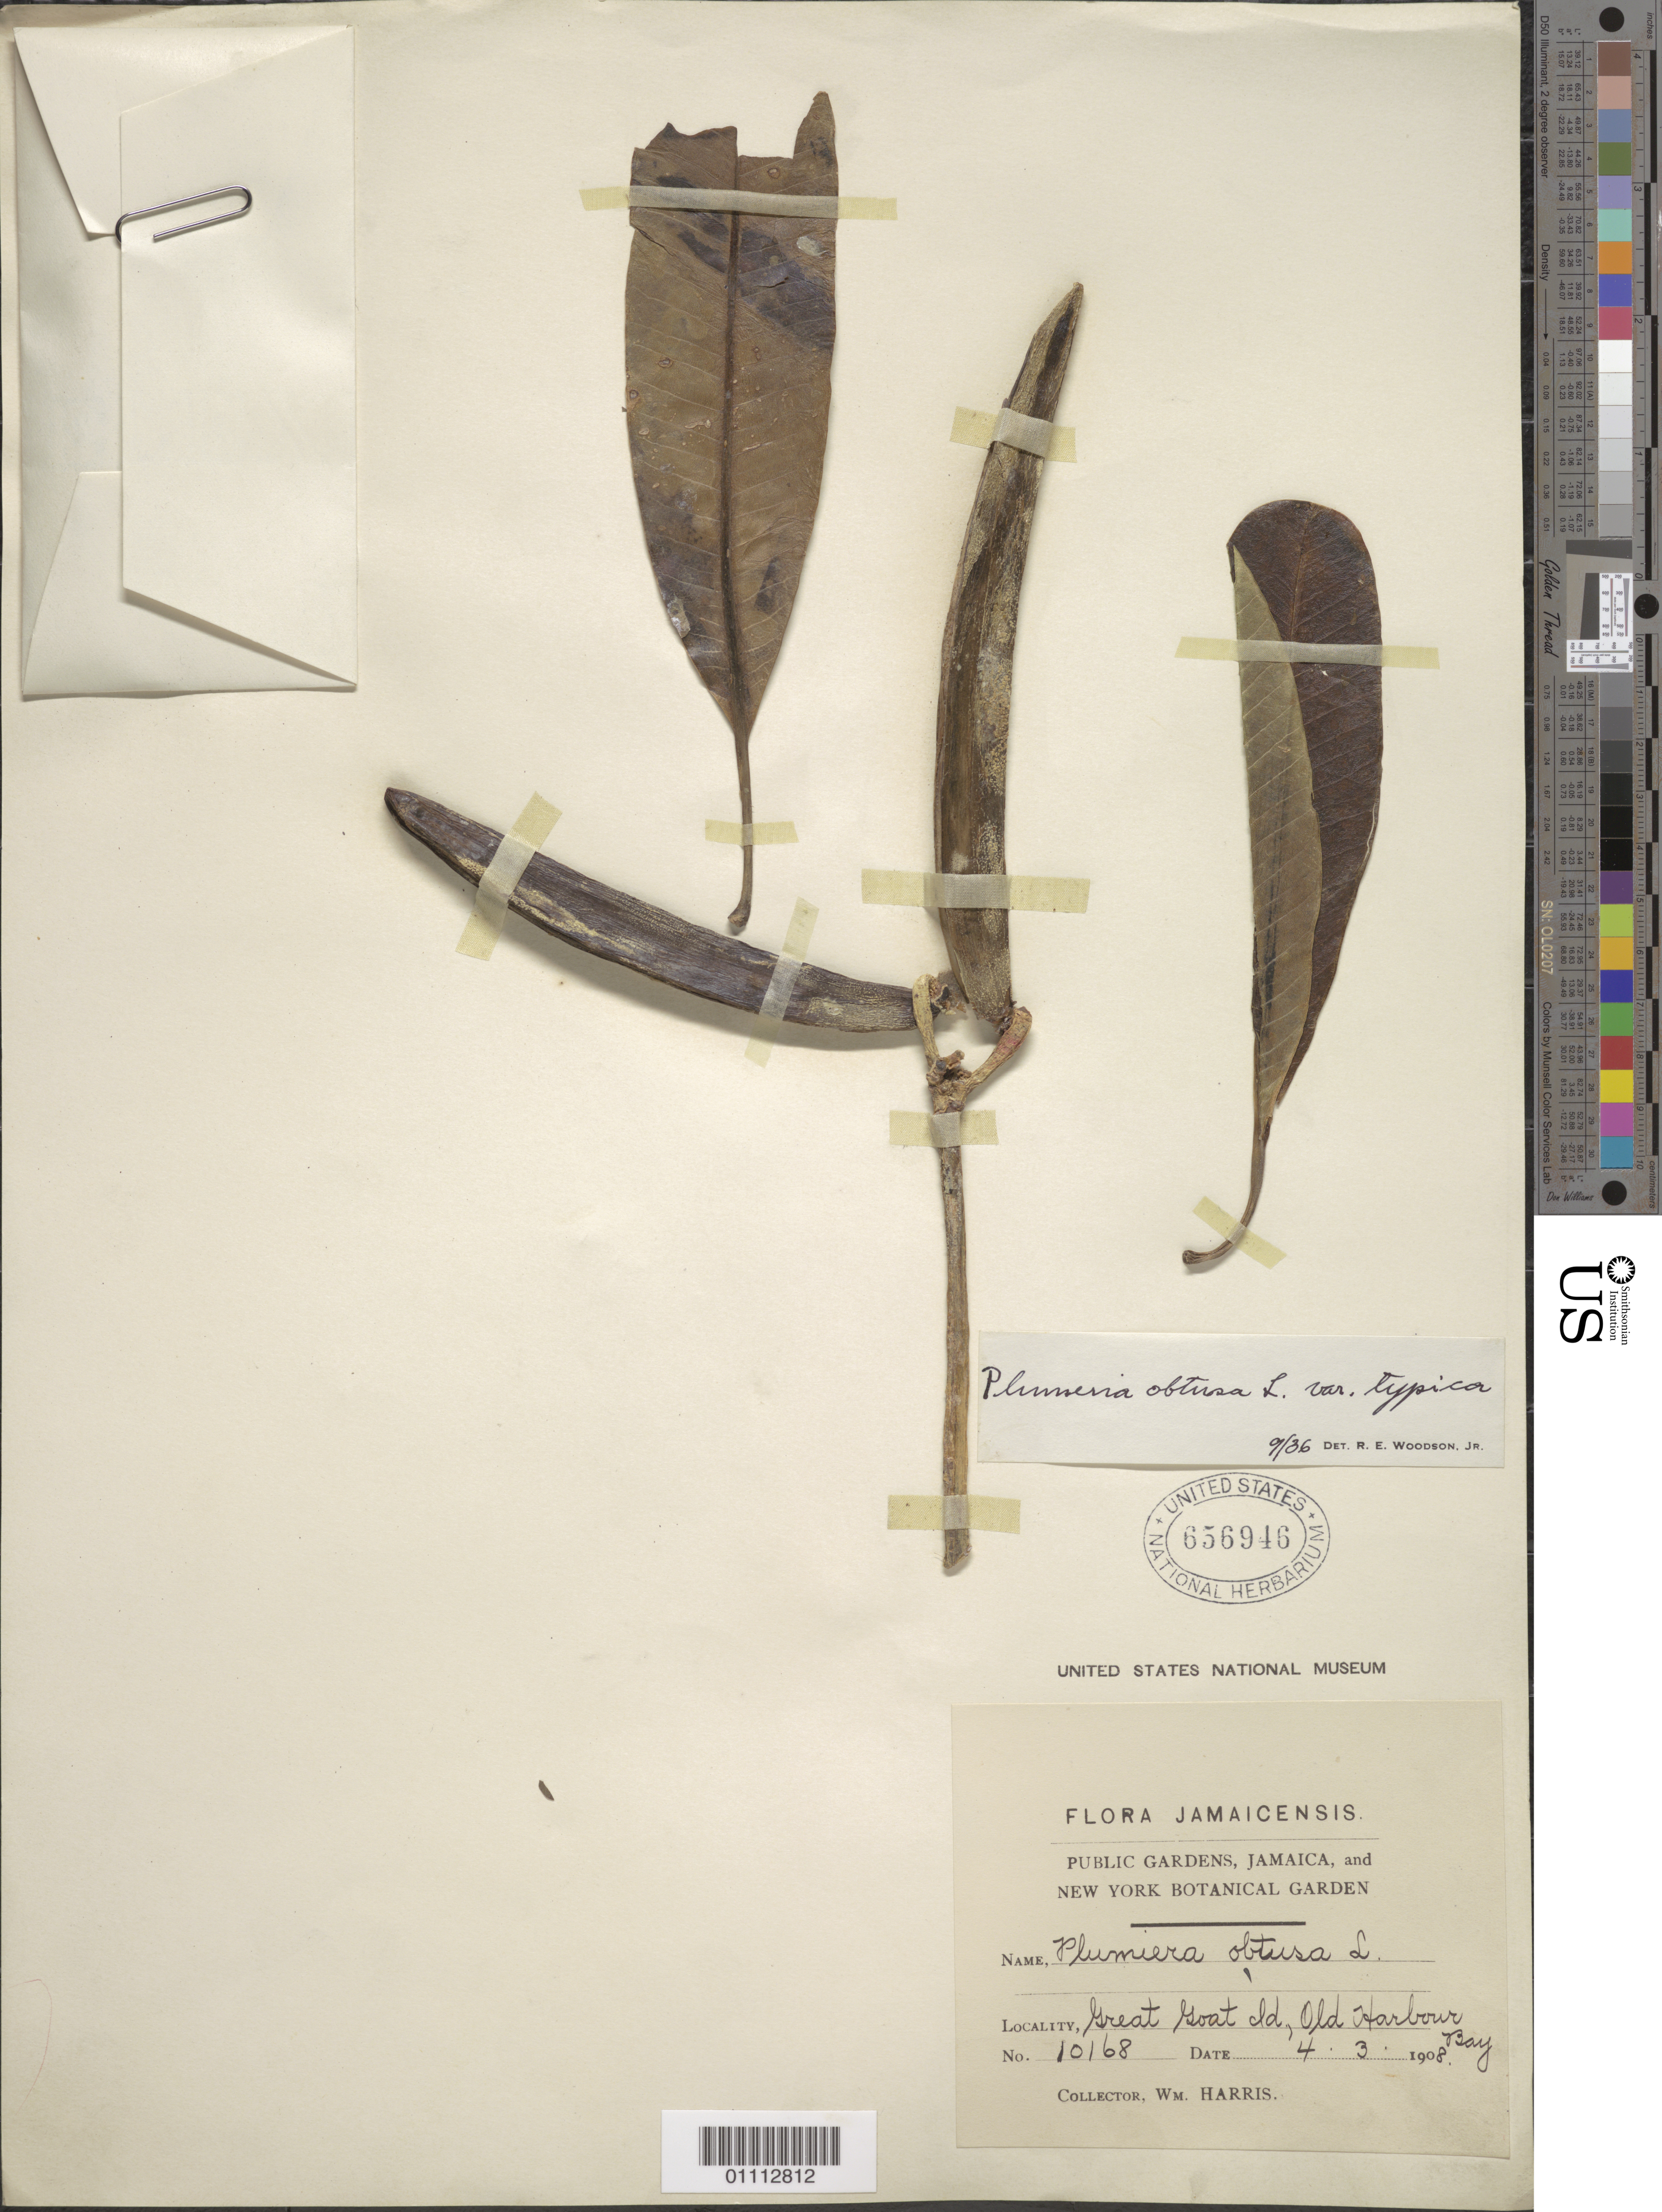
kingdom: Plantae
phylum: Tracheophyta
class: Magnoliopsida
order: Gentianales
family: Apocynaceae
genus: Plumeria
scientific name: Plumeria obtusa var. typica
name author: Woodson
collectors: W. Harris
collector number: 10168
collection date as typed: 04 Mar 1908 or 03 Apr 1908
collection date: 1908-03-04 or 1908-04-03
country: Jamaica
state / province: Saint Catherine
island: Great Goat Island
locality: Old Harbour Bay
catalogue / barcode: US 656946